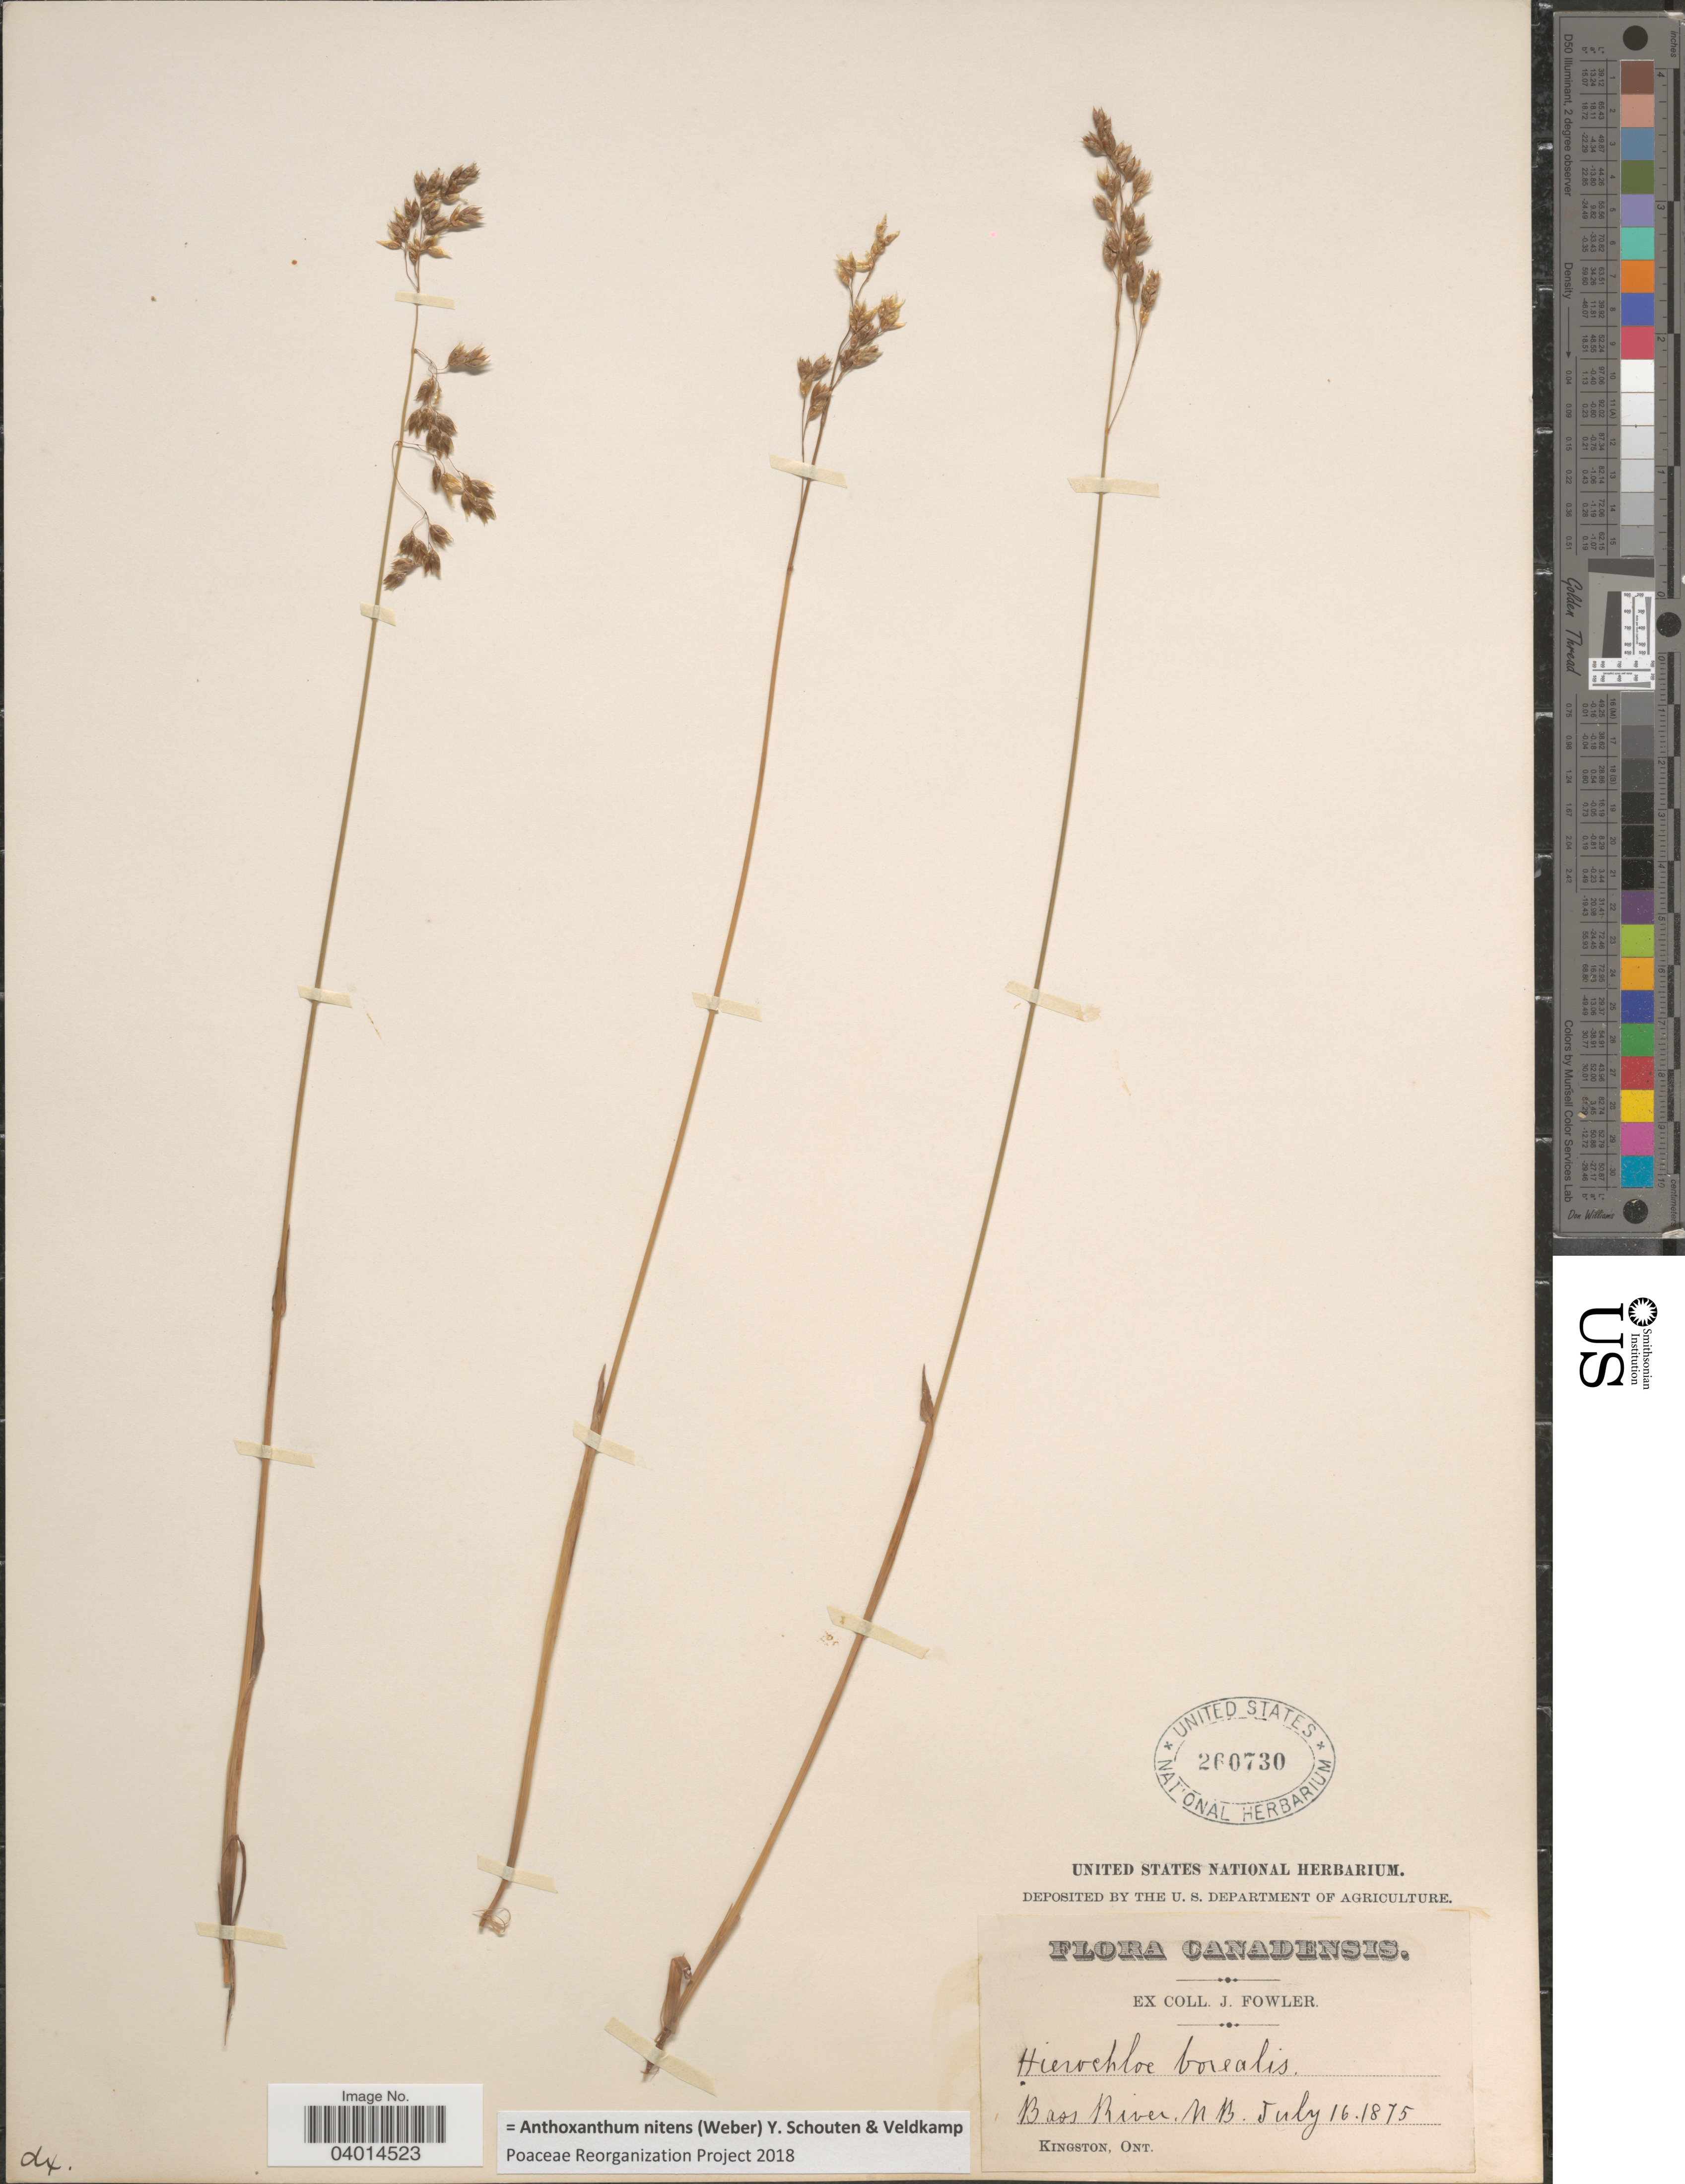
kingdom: Plantae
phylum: Tracheophyta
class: Liliopsida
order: Poales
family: Poaceae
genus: Anthoxanthum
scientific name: Anthoxanthum nitens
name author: (G.H. Weber) R.T.A. Schouten & Veldkamp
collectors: J. Fowler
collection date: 1875-07-16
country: Canada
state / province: New Brunswick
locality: Bass River.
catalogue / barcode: US 260730